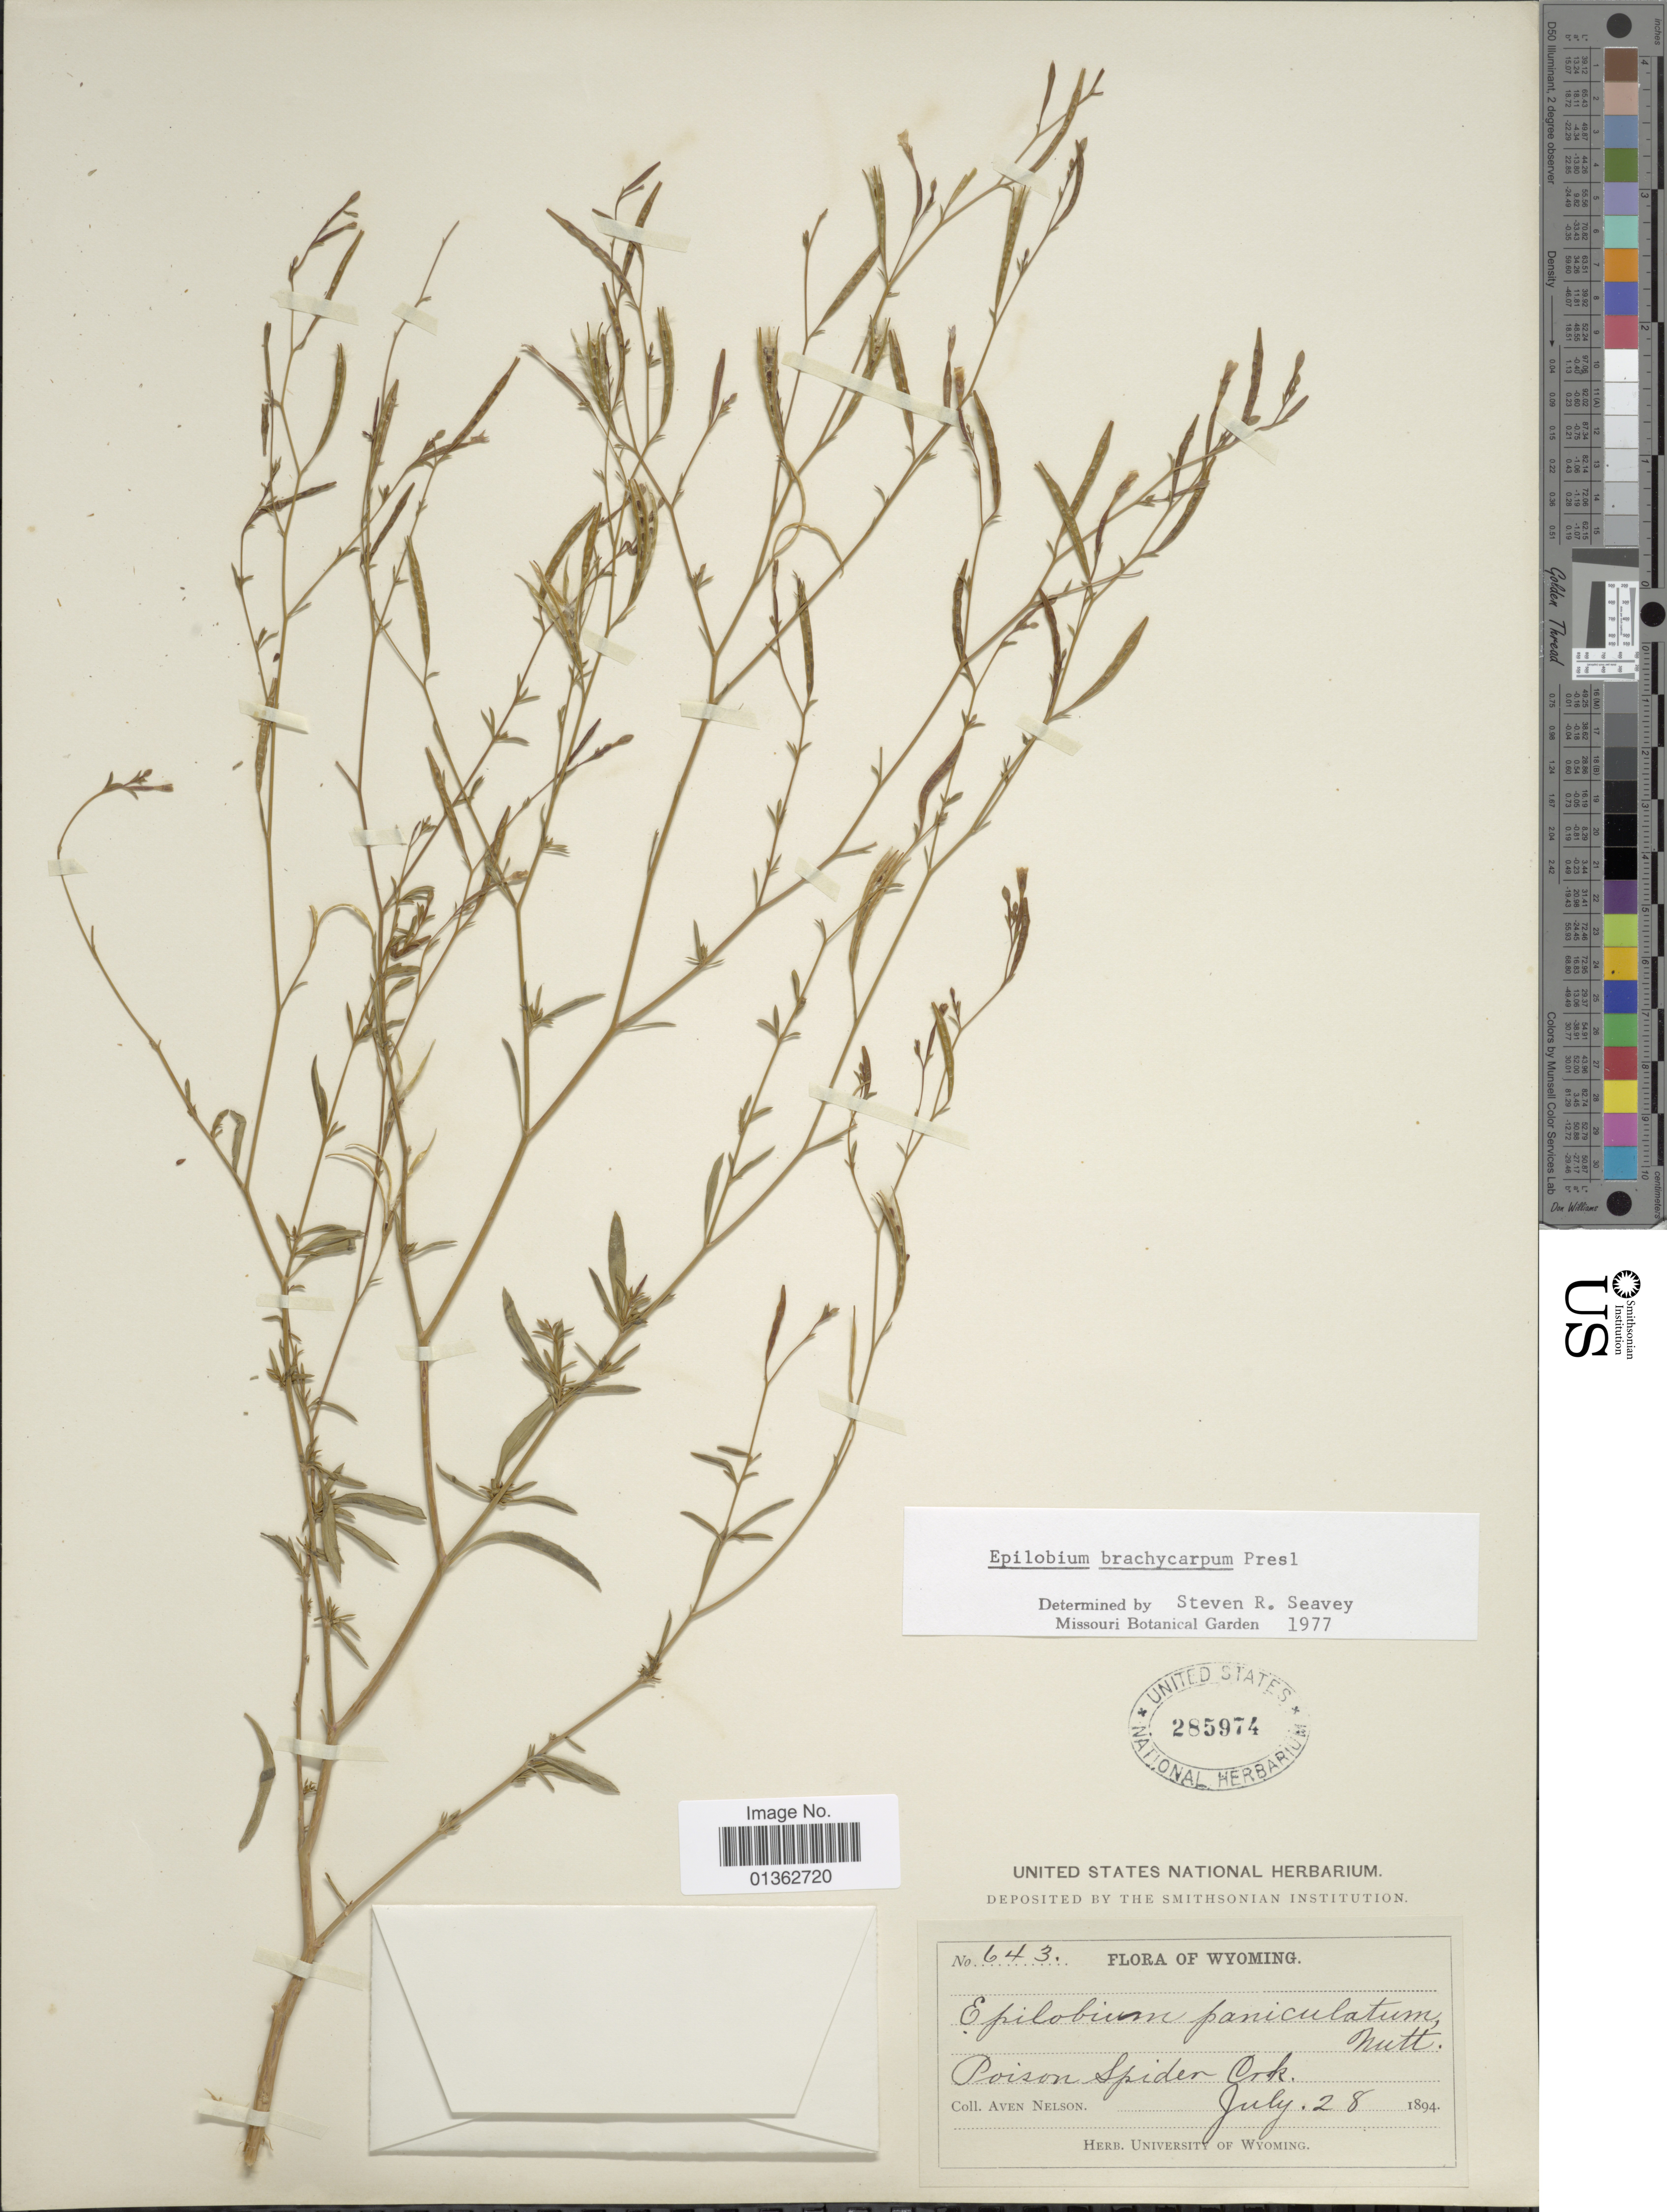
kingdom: Plantae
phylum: Tracheophyta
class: Magnoliopsida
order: Myrtales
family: Onagraceae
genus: Epilobium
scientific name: Epilobium brachycarpum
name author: C. Presl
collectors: A. Nelson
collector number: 643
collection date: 1894-07-28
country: United States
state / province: Wyoming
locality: Poison Spider Crk.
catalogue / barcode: US 285974